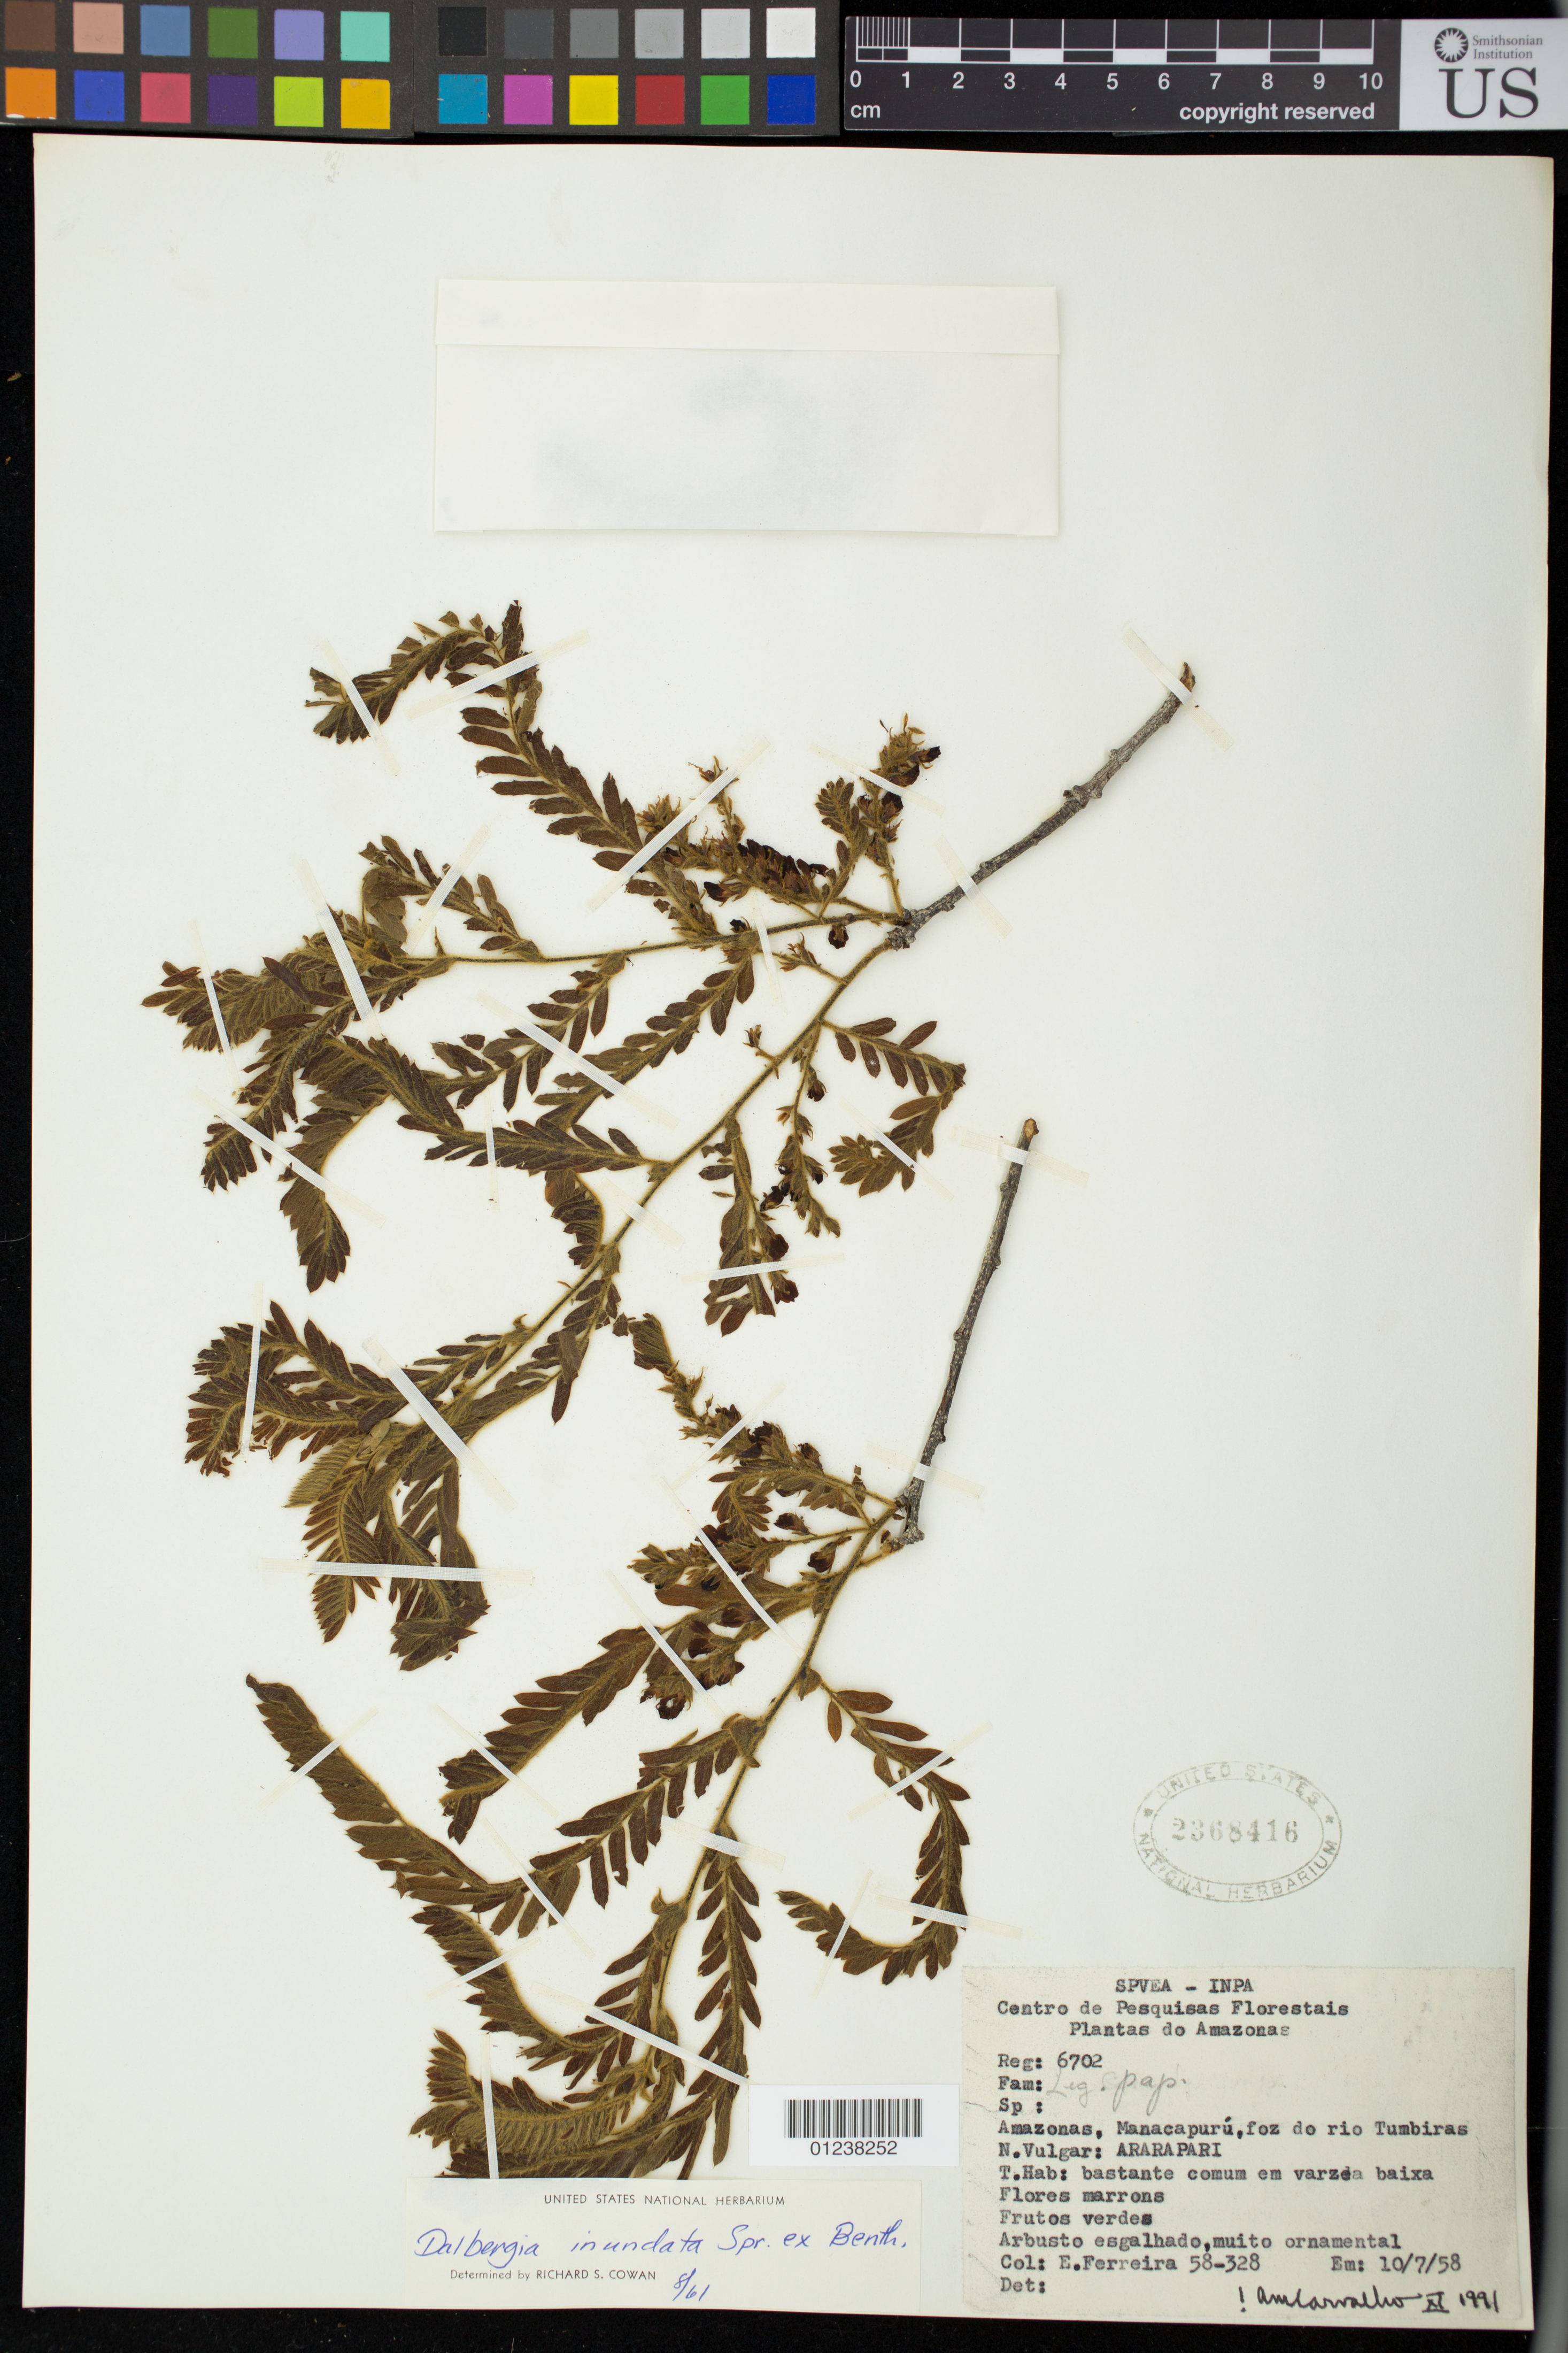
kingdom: Plantae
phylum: Tracheophyta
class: Magnoliopsida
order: Fabales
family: Fabaceae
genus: Dalbergia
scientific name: Dalbergia inundata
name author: Benth.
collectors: E. Ferreira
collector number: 58-328 / INPA 6702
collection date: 1958-07-10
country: Brazil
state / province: Amazonas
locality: Manacapuru, foz do rio Tumbiras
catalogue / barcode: US 2368416